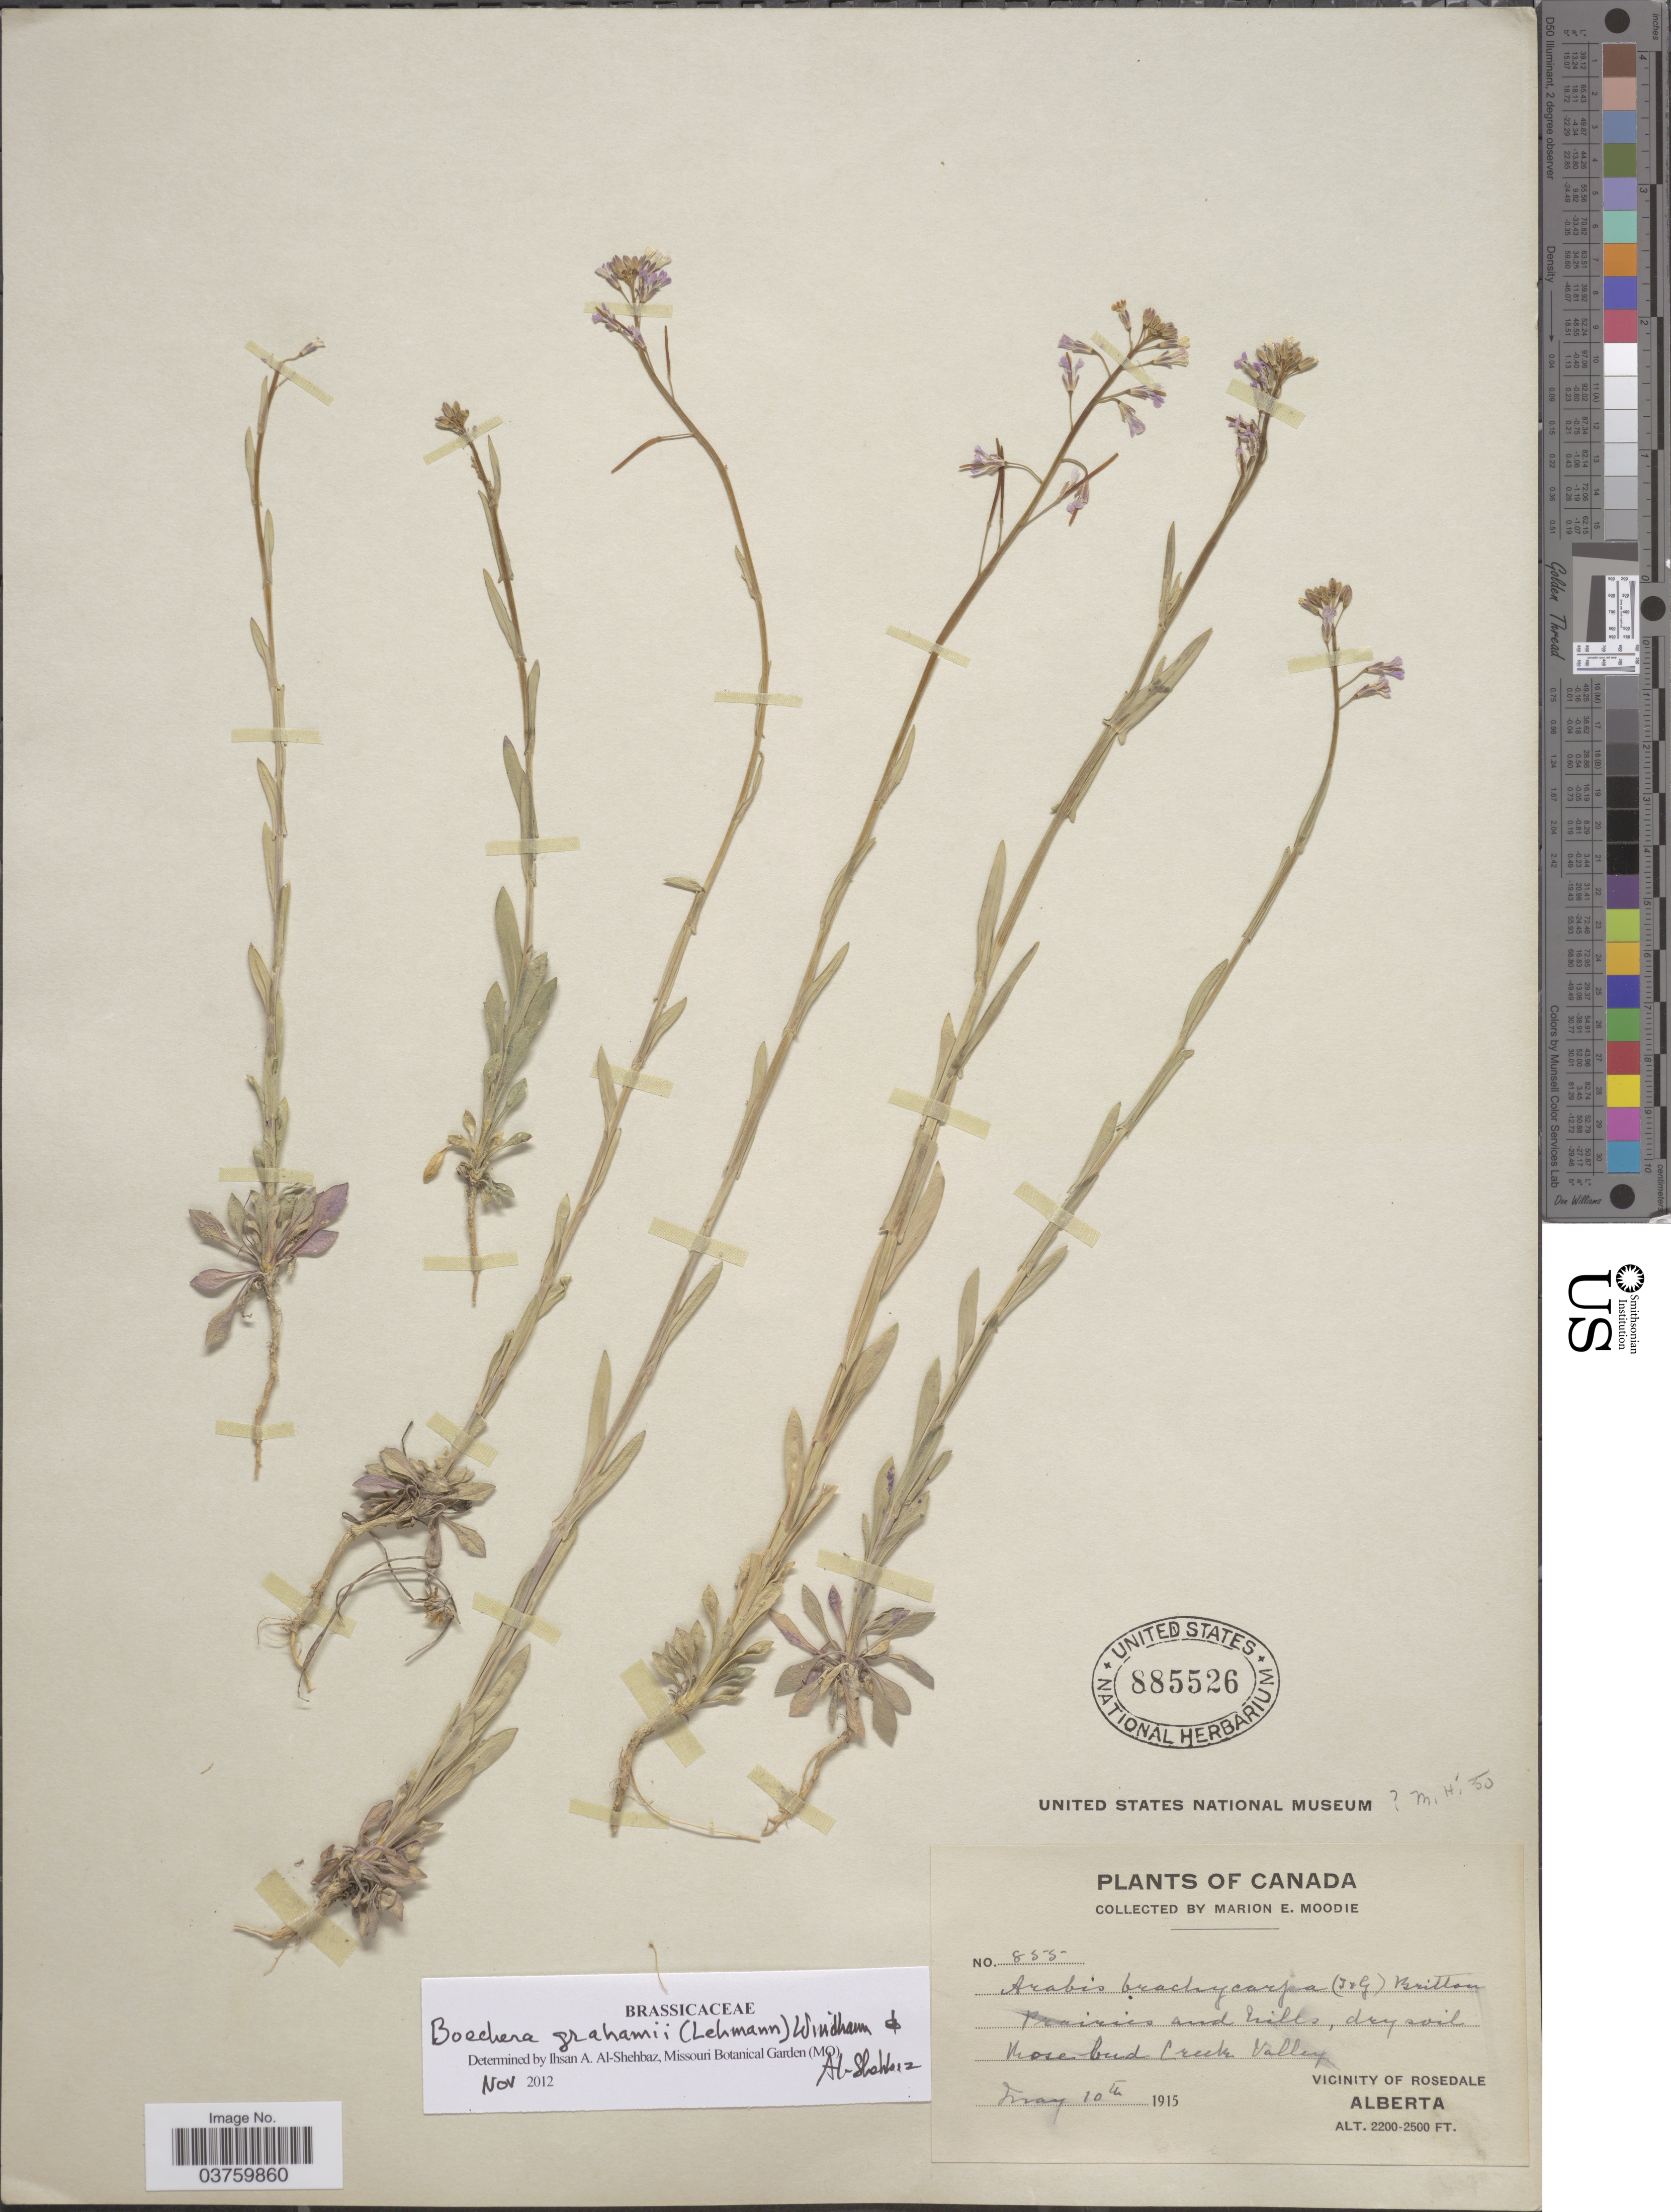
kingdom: Plantae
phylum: Tracheophyta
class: Magnoliopsida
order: Brassicales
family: Brassicaceae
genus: Boechera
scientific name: Boechera grahamii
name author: (Lehm.) Windham & Al-Shehbaz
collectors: M. E. Moodie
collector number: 855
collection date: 1915-05-10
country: Canada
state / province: Alberta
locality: Rosebud Creek Valley. Vicinity of Rosedale.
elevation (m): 671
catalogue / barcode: US 885526